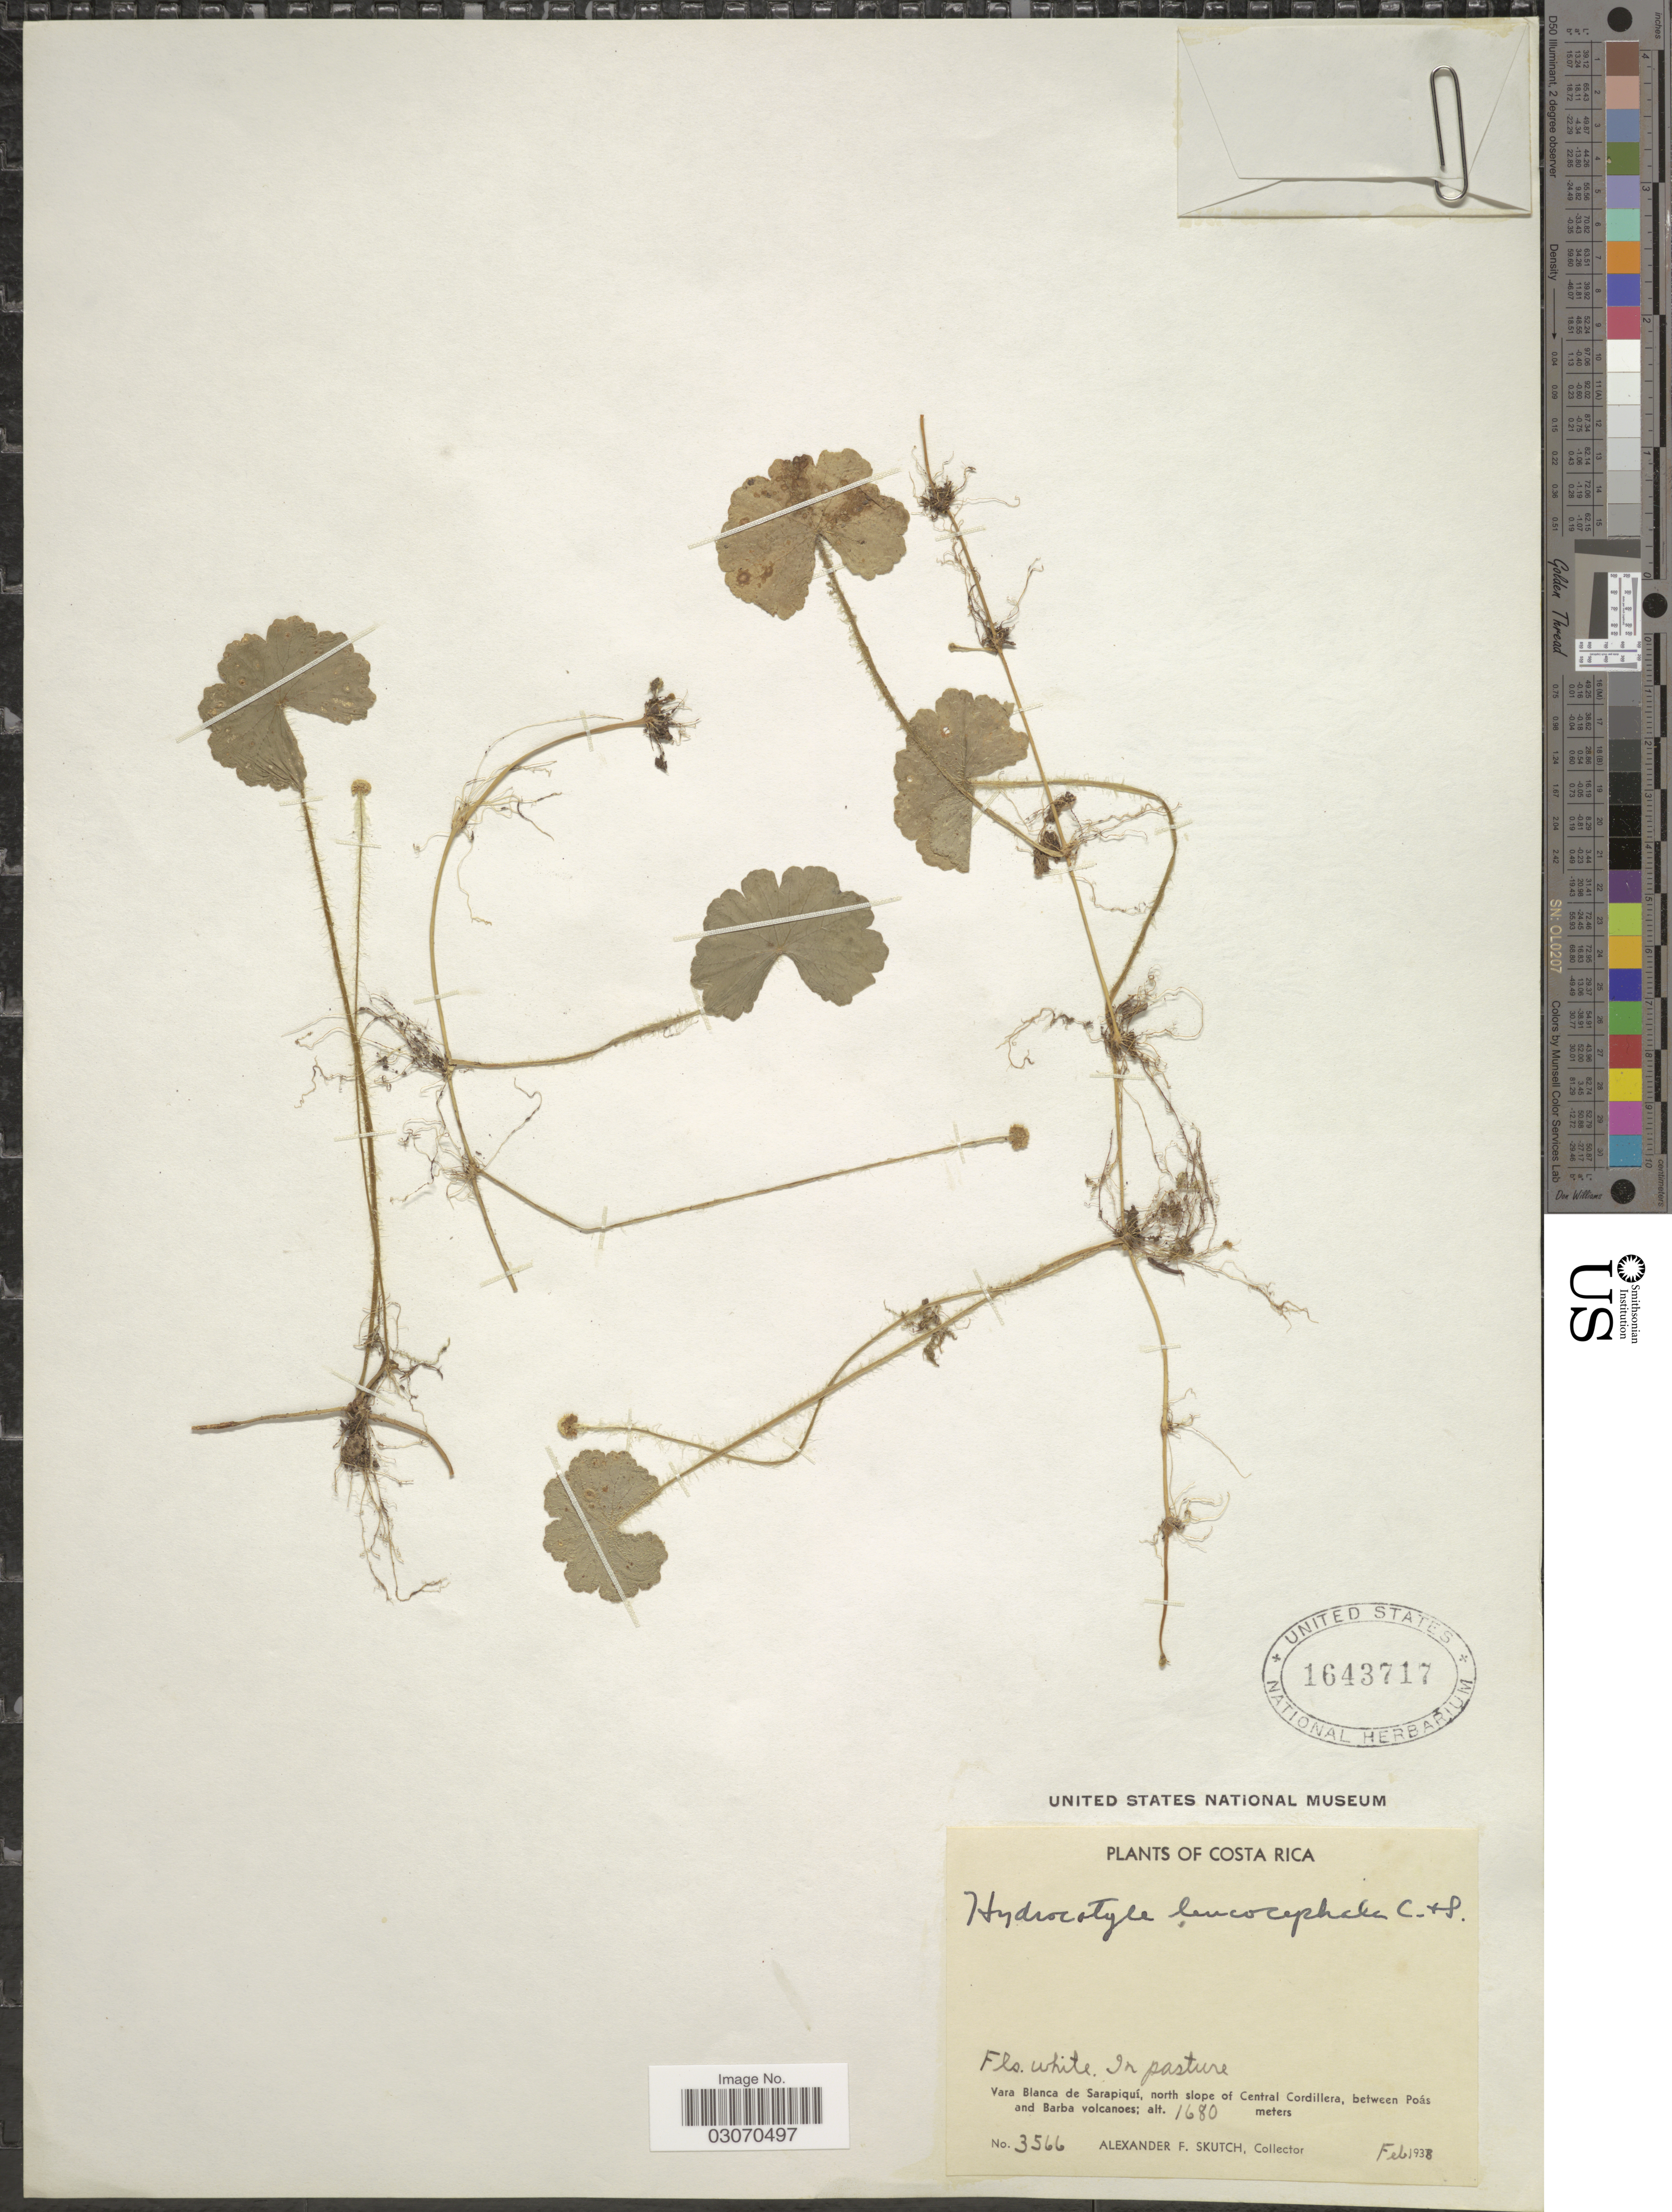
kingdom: Plantae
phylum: Tracheophyta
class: Magnoliopsida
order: Apiales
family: Araliaceae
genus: Hydrocotyle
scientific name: Hydrocotyle leucocephala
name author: Cham. & Schltdl.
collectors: A. F. Skutch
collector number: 3566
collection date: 1938-02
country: Costa Rica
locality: Vara Blanca de Sarapiquí, north slope of Central Cordillera, between Poás and Barba volcanoes.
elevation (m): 1680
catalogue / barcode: US 1643717